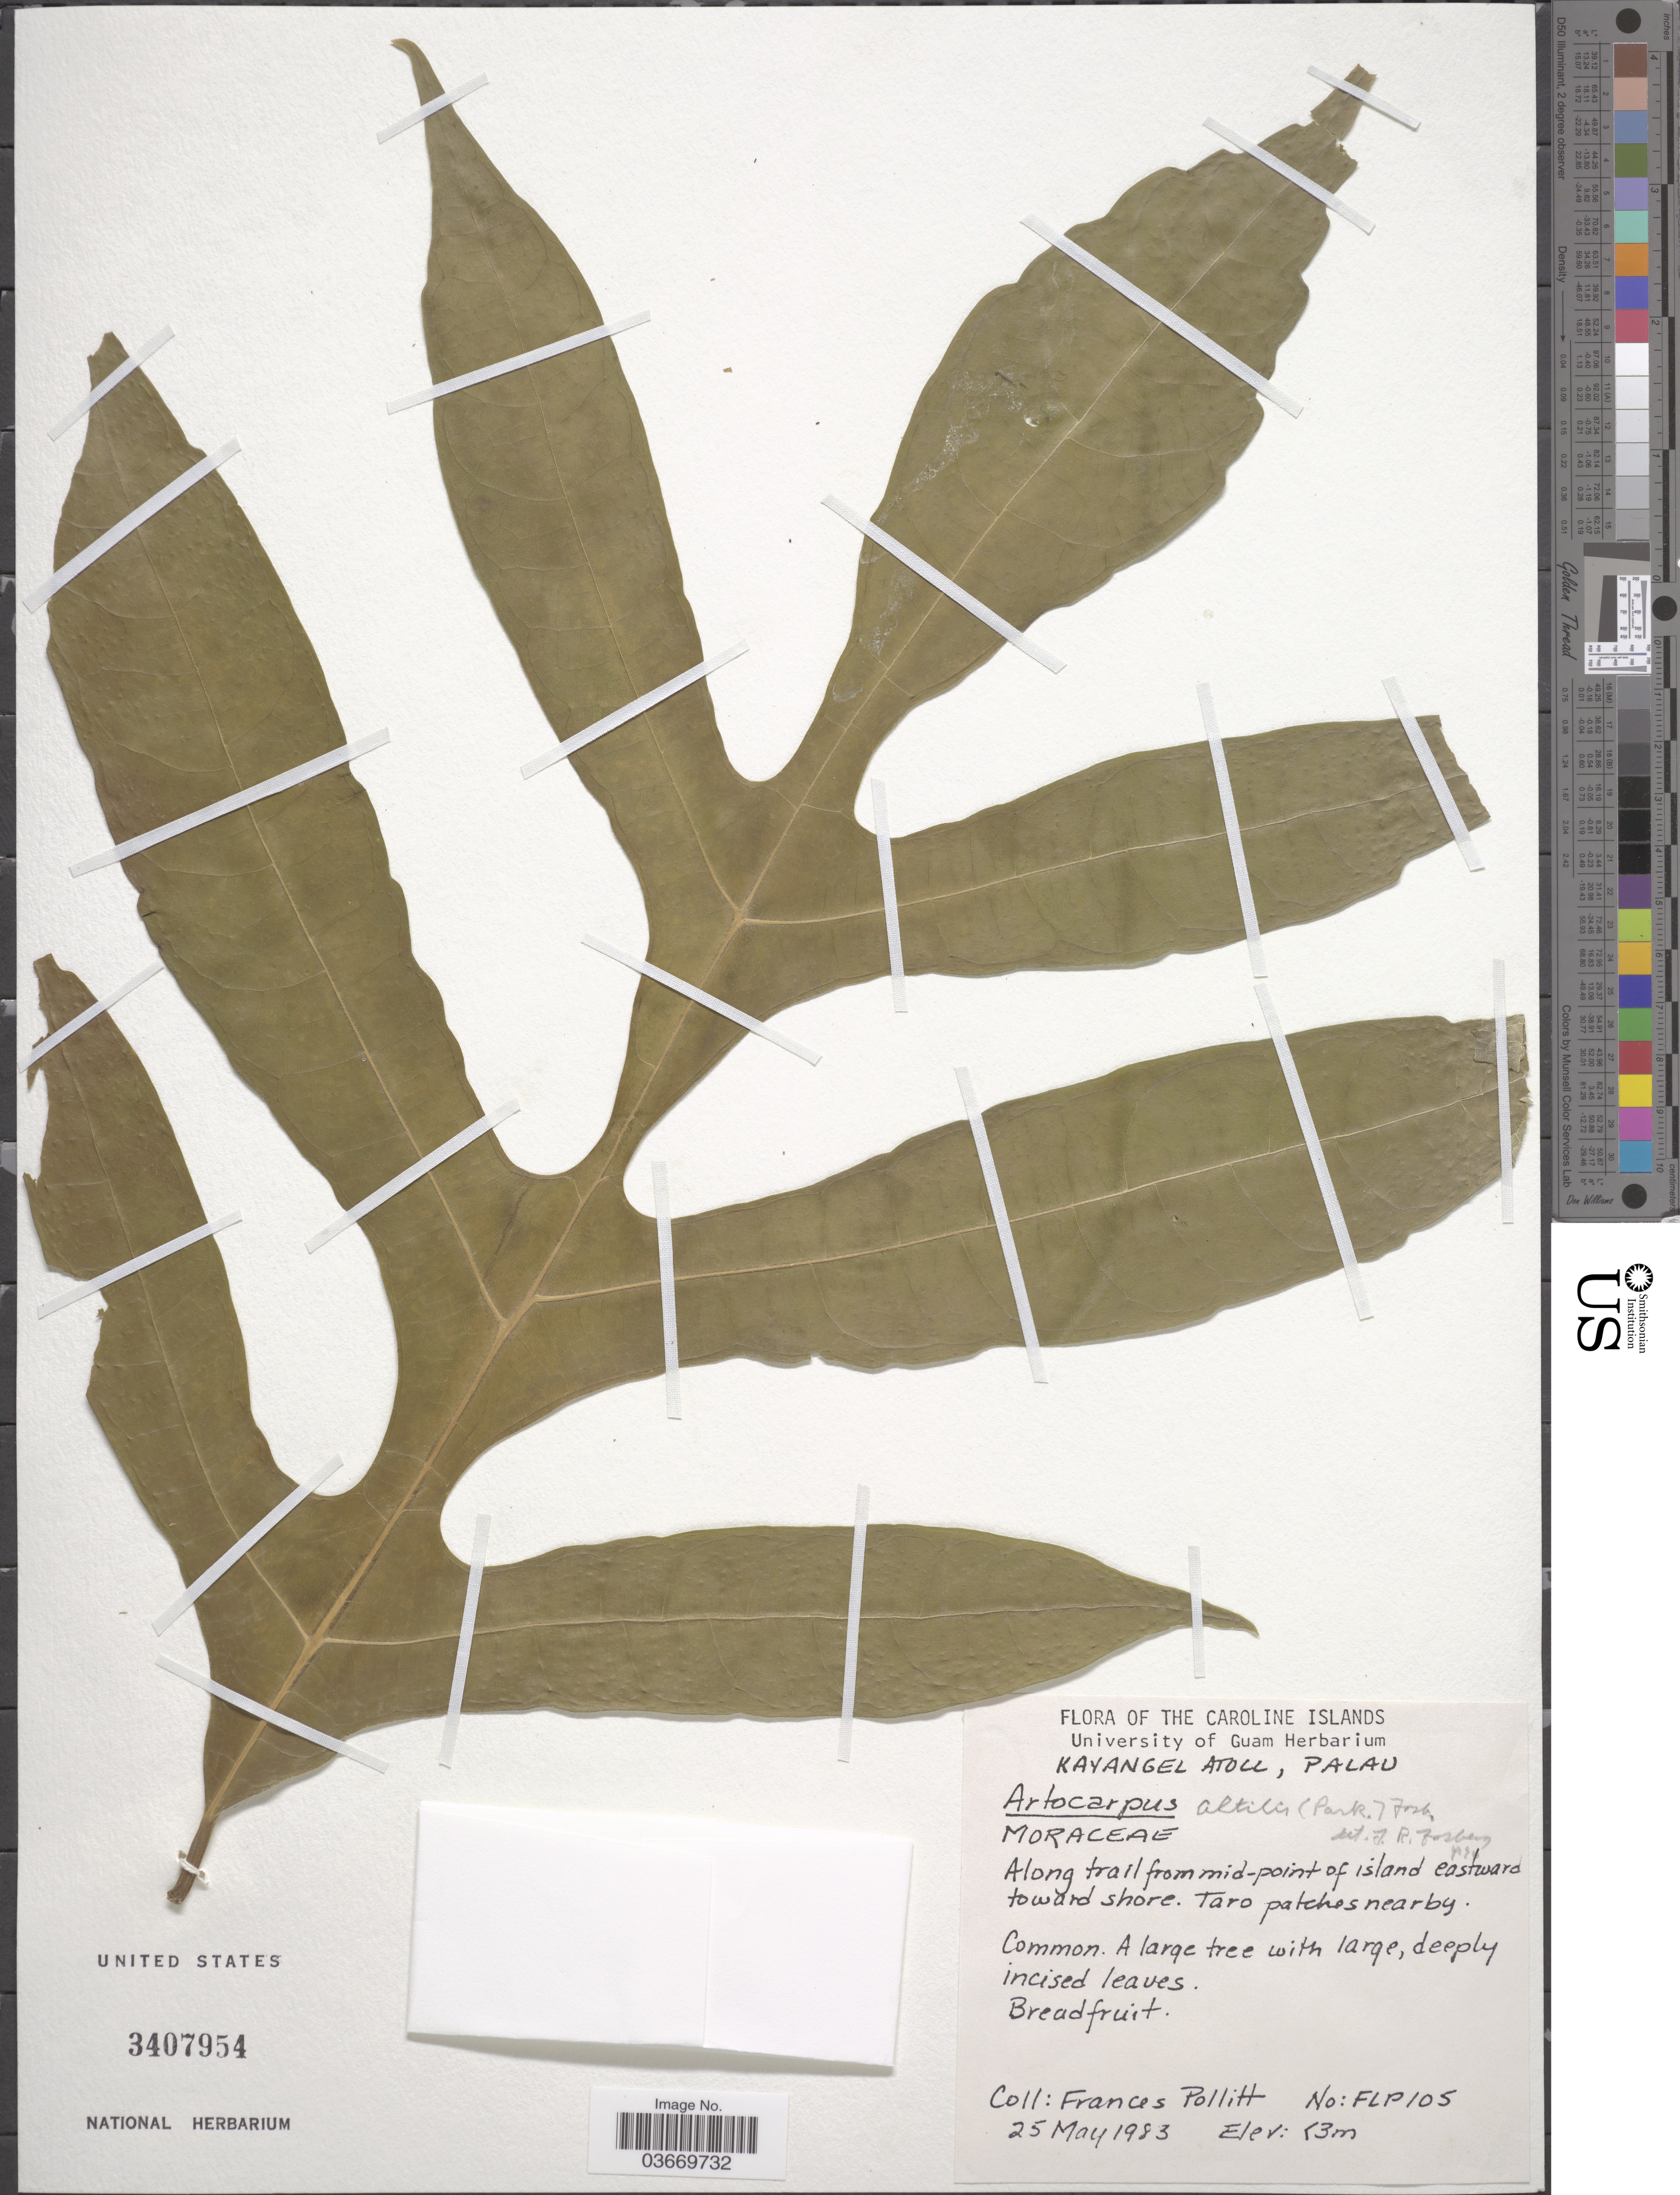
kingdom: Plantae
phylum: Tracheophyta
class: Magnoliopsida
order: Rosales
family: Moraceae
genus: Artocarpus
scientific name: Artocarpus altilis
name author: (Parkinson) Fosberg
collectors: F. Pollitt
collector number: FLP105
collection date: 1983-05-25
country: Palau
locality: The Caroline Islands. Kayangel Attol, Palau. Along trail from mid-point of island eastward toward shore.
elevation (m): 3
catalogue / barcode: US 3407954